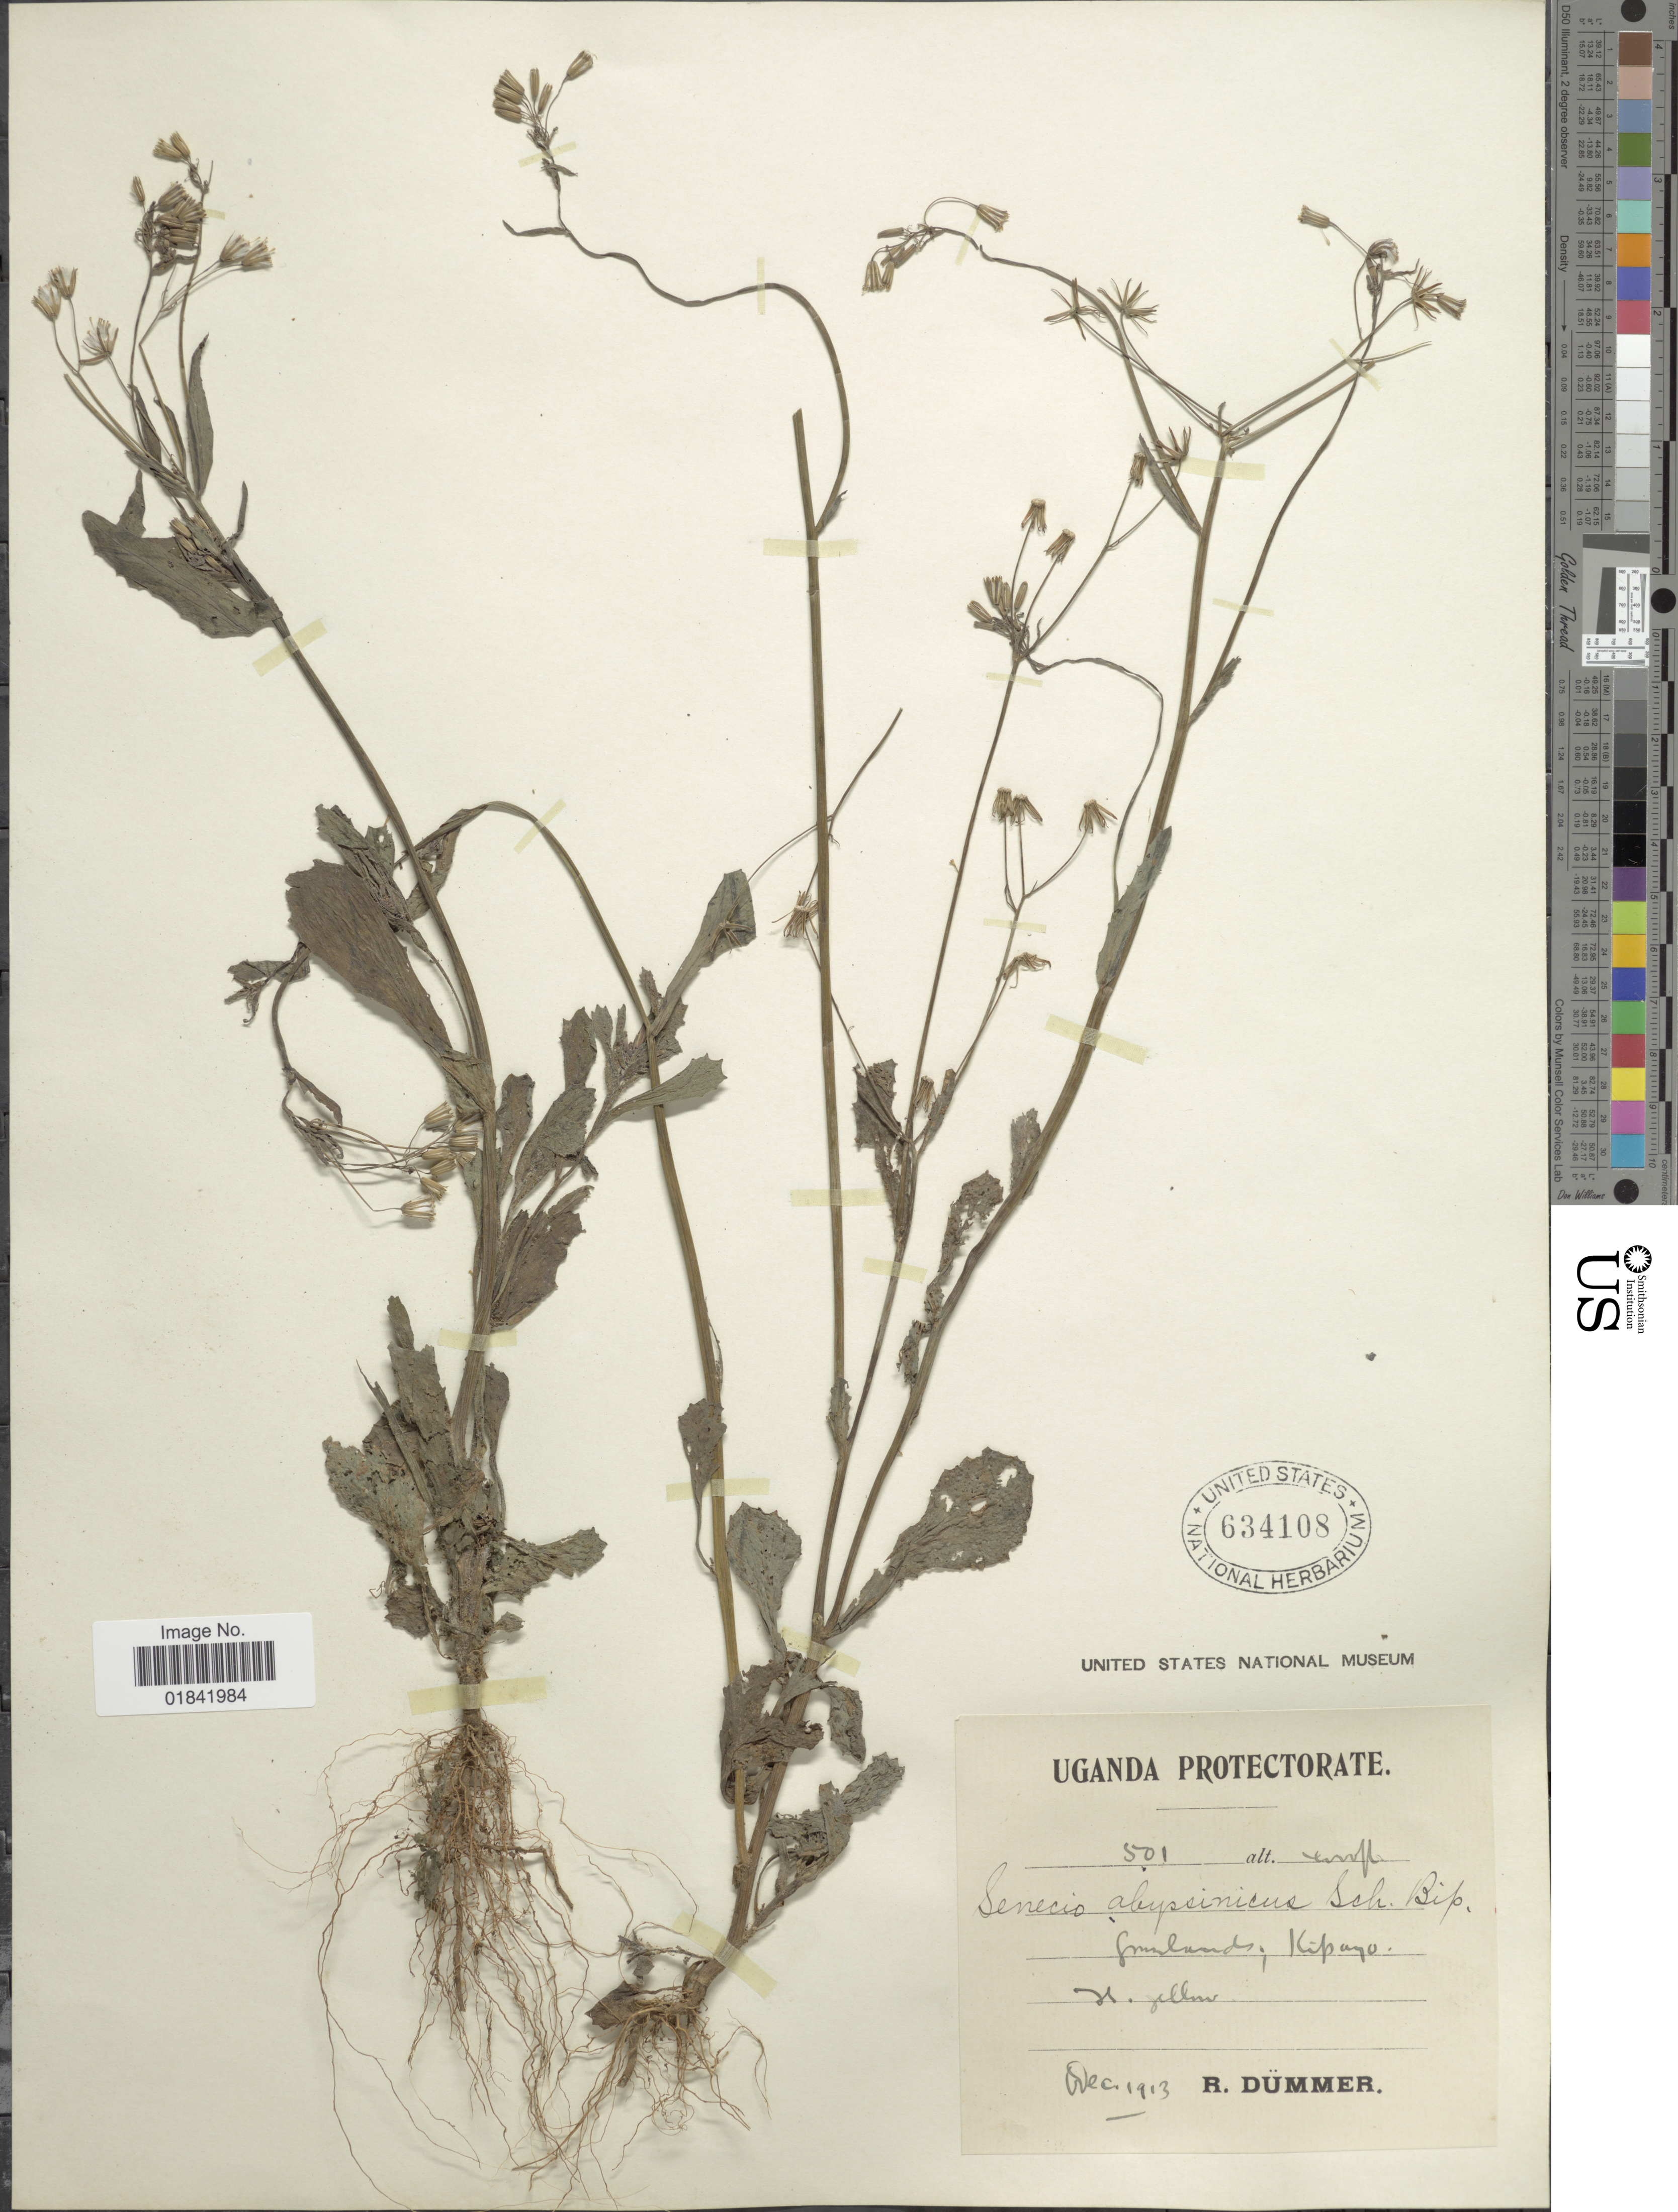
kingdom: Plantae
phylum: Tracheophyta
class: Magnoliopsida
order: Asterales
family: Asteraceae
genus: Senecio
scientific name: Senecio abyssinicus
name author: (A. Rich.) N. Jacobsen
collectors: R. A. Dümmer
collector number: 501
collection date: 1913-12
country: Uganda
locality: Uganda Protectorate, Grasslands, Kipayo.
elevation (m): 1219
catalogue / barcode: US 634108